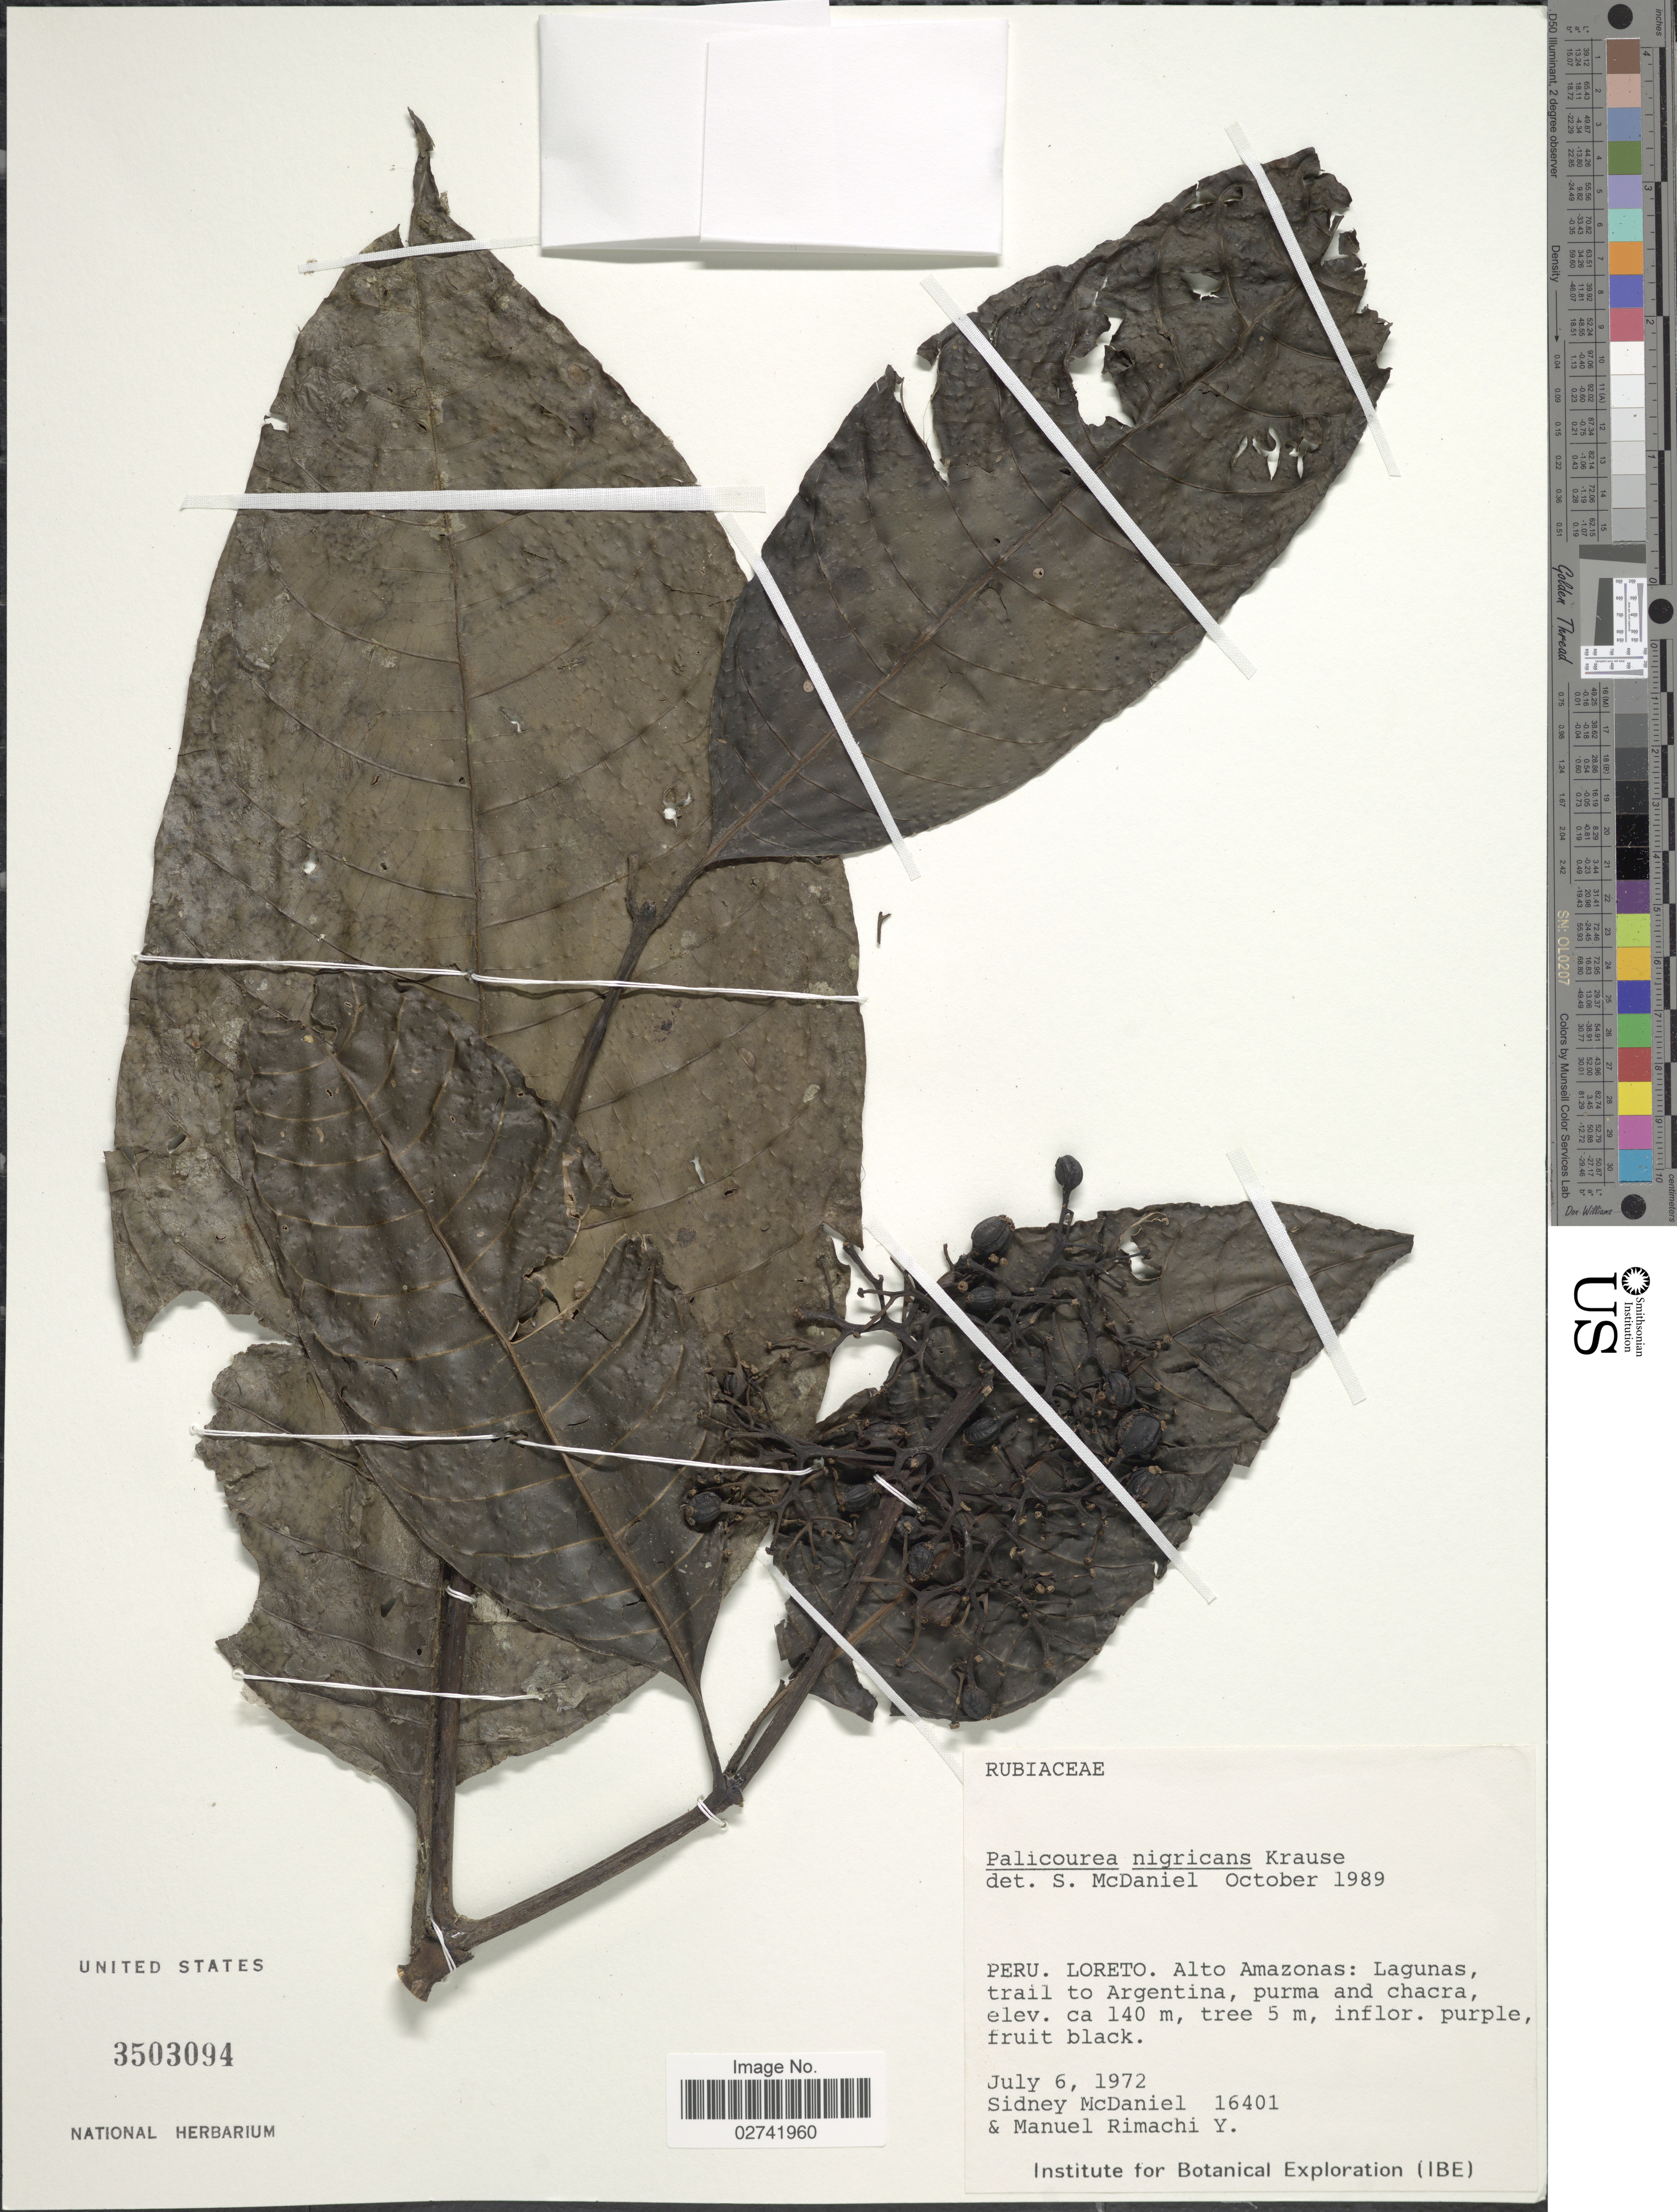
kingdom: Plantae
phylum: Tracheophyta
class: Magnoliopsida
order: Gentianales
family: Rubiaceae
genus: Palicourea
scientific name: Palicourea nigricans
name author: Krause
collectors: S. McDaniel & M. Rimachi Y.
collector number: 16401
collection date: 1972-07-06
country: Peru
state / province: Loreto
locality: Alto Amazonas: Lagunas, trail to Argentina, purma and chacra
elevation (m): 140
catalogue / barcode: US 3503094